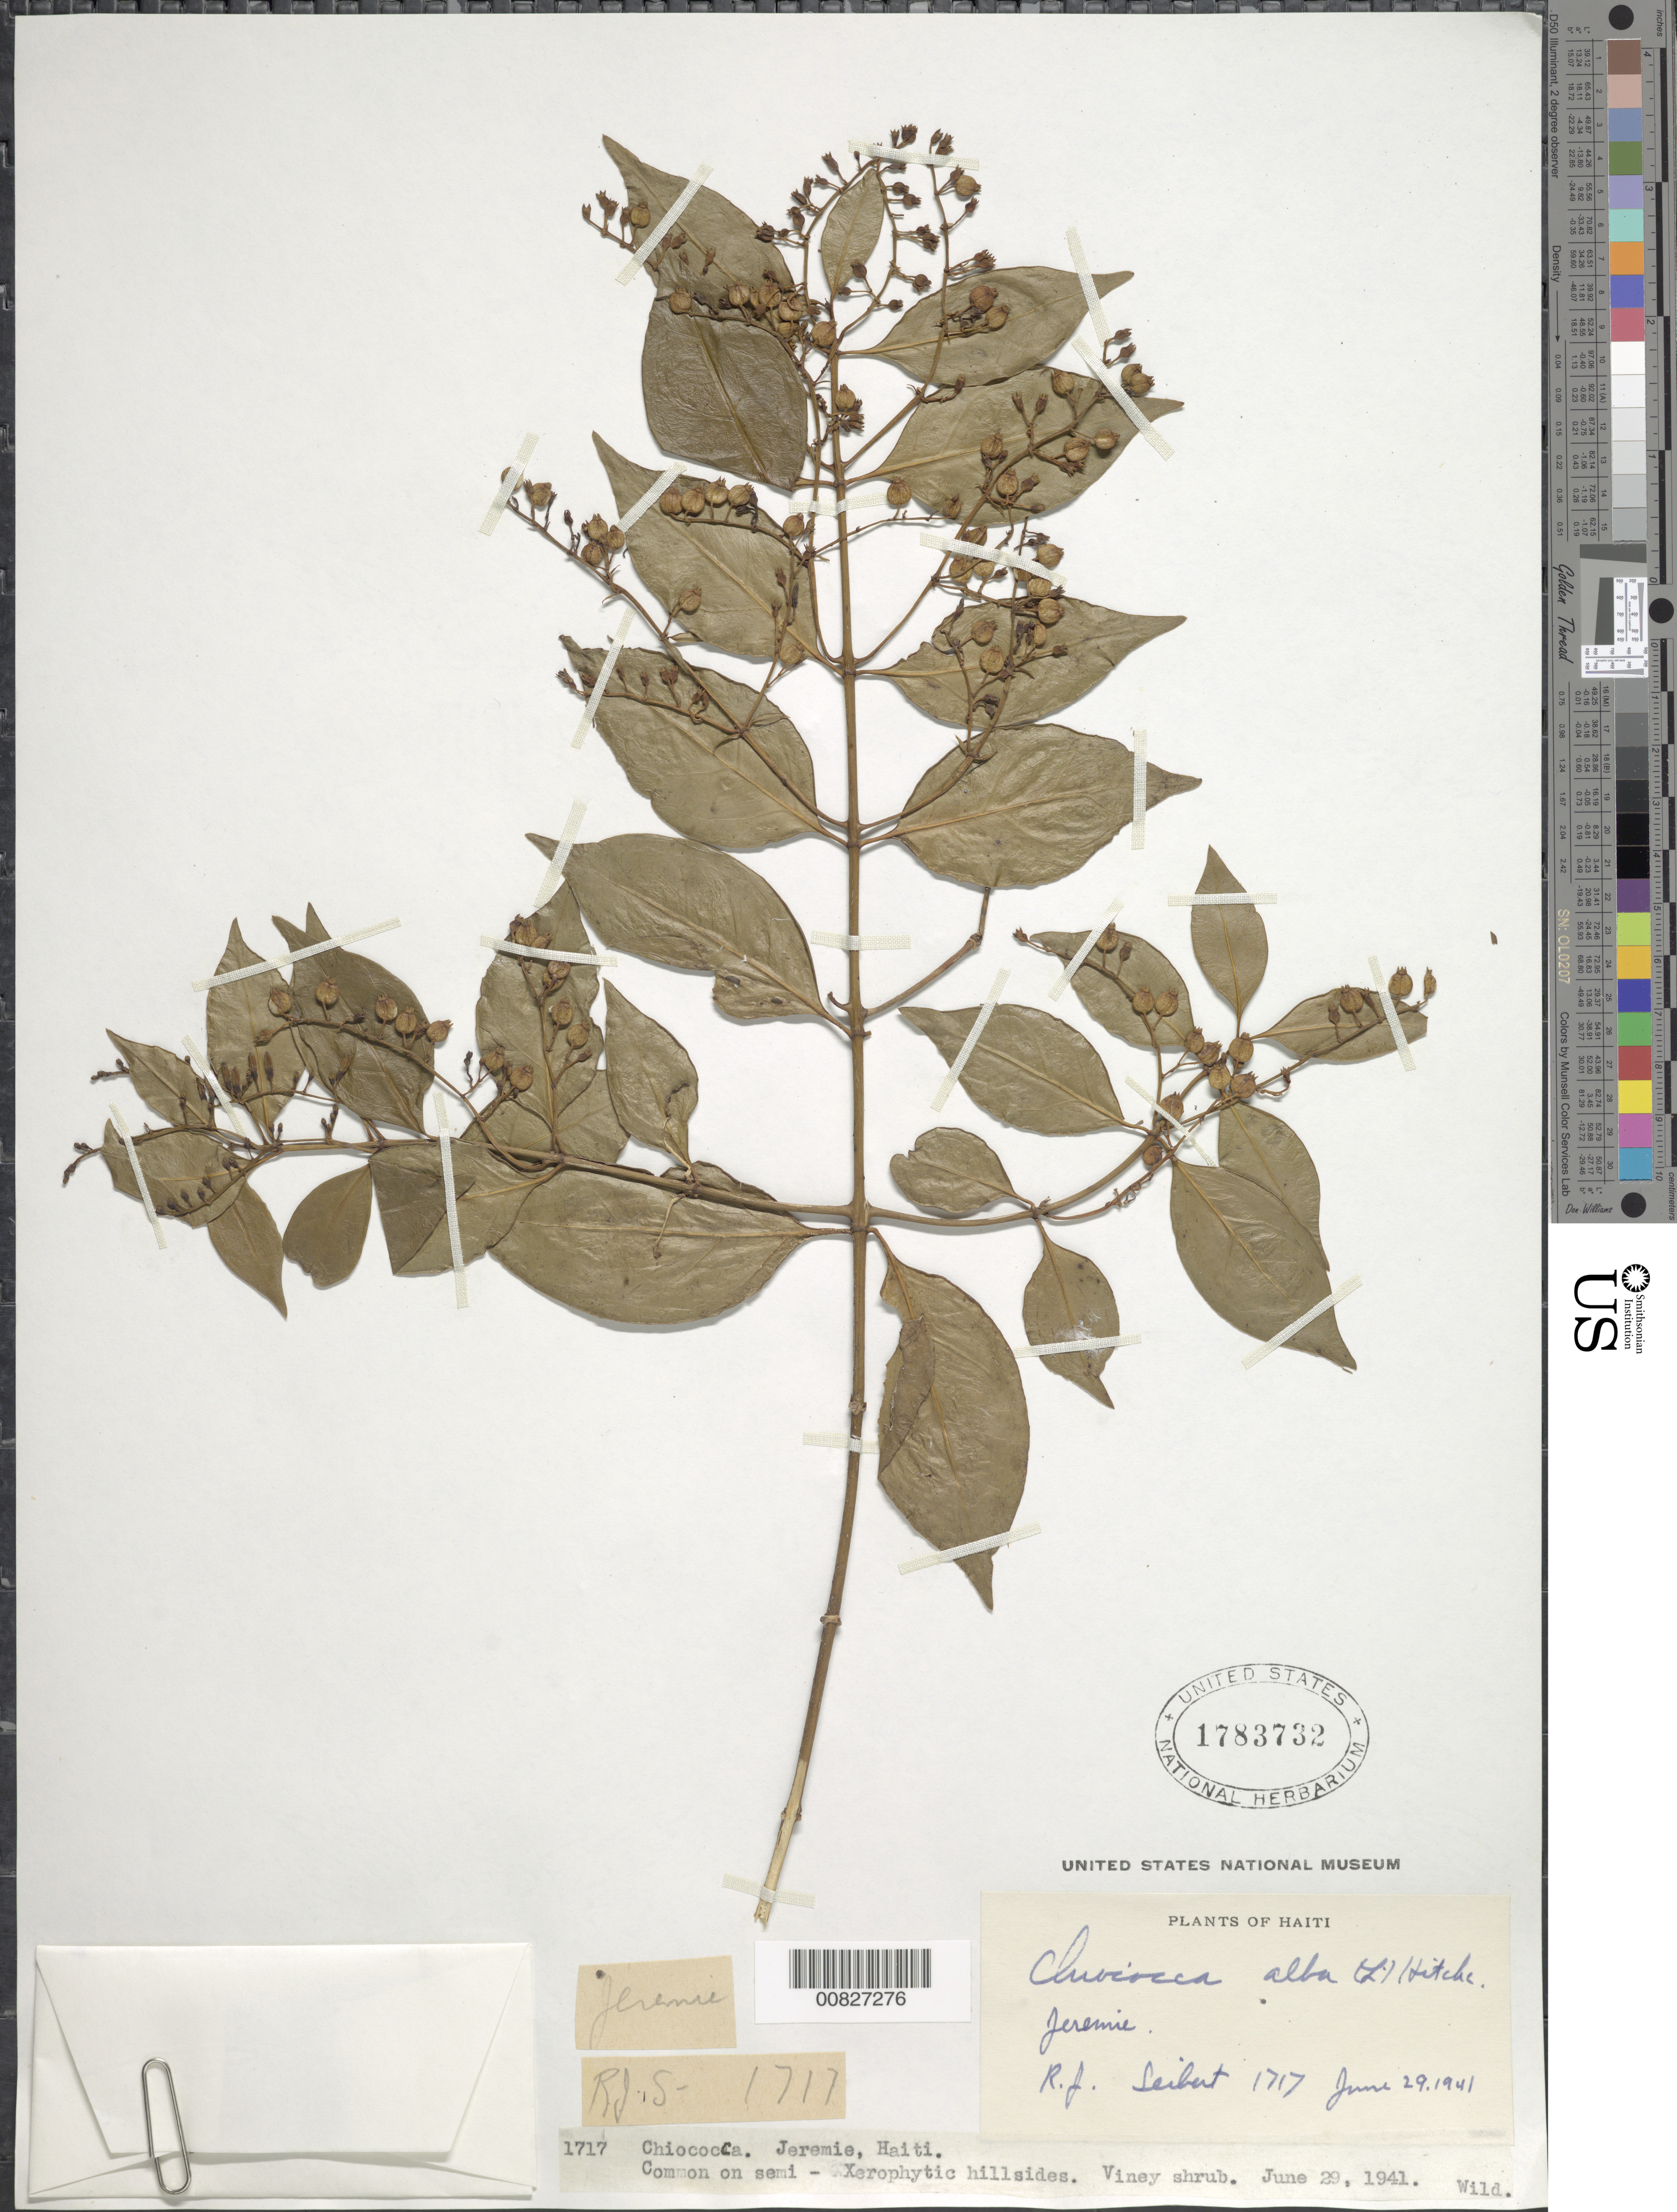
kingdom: Plantae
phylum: Tracheophyta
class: Magnoliopsida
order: Gentianales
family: Rubiaceae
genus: Chiococca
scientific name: Chiococca alba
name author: (L.) Hitchc.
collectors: R. J. Seibert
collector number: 1717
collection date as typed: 29 Jun 1941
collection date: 1941-06-29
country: Haiti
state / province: Grand'Anse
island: Hispaniola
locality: Jérémie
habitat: On semi-xerophytic hillsides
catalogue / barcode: US 1783732